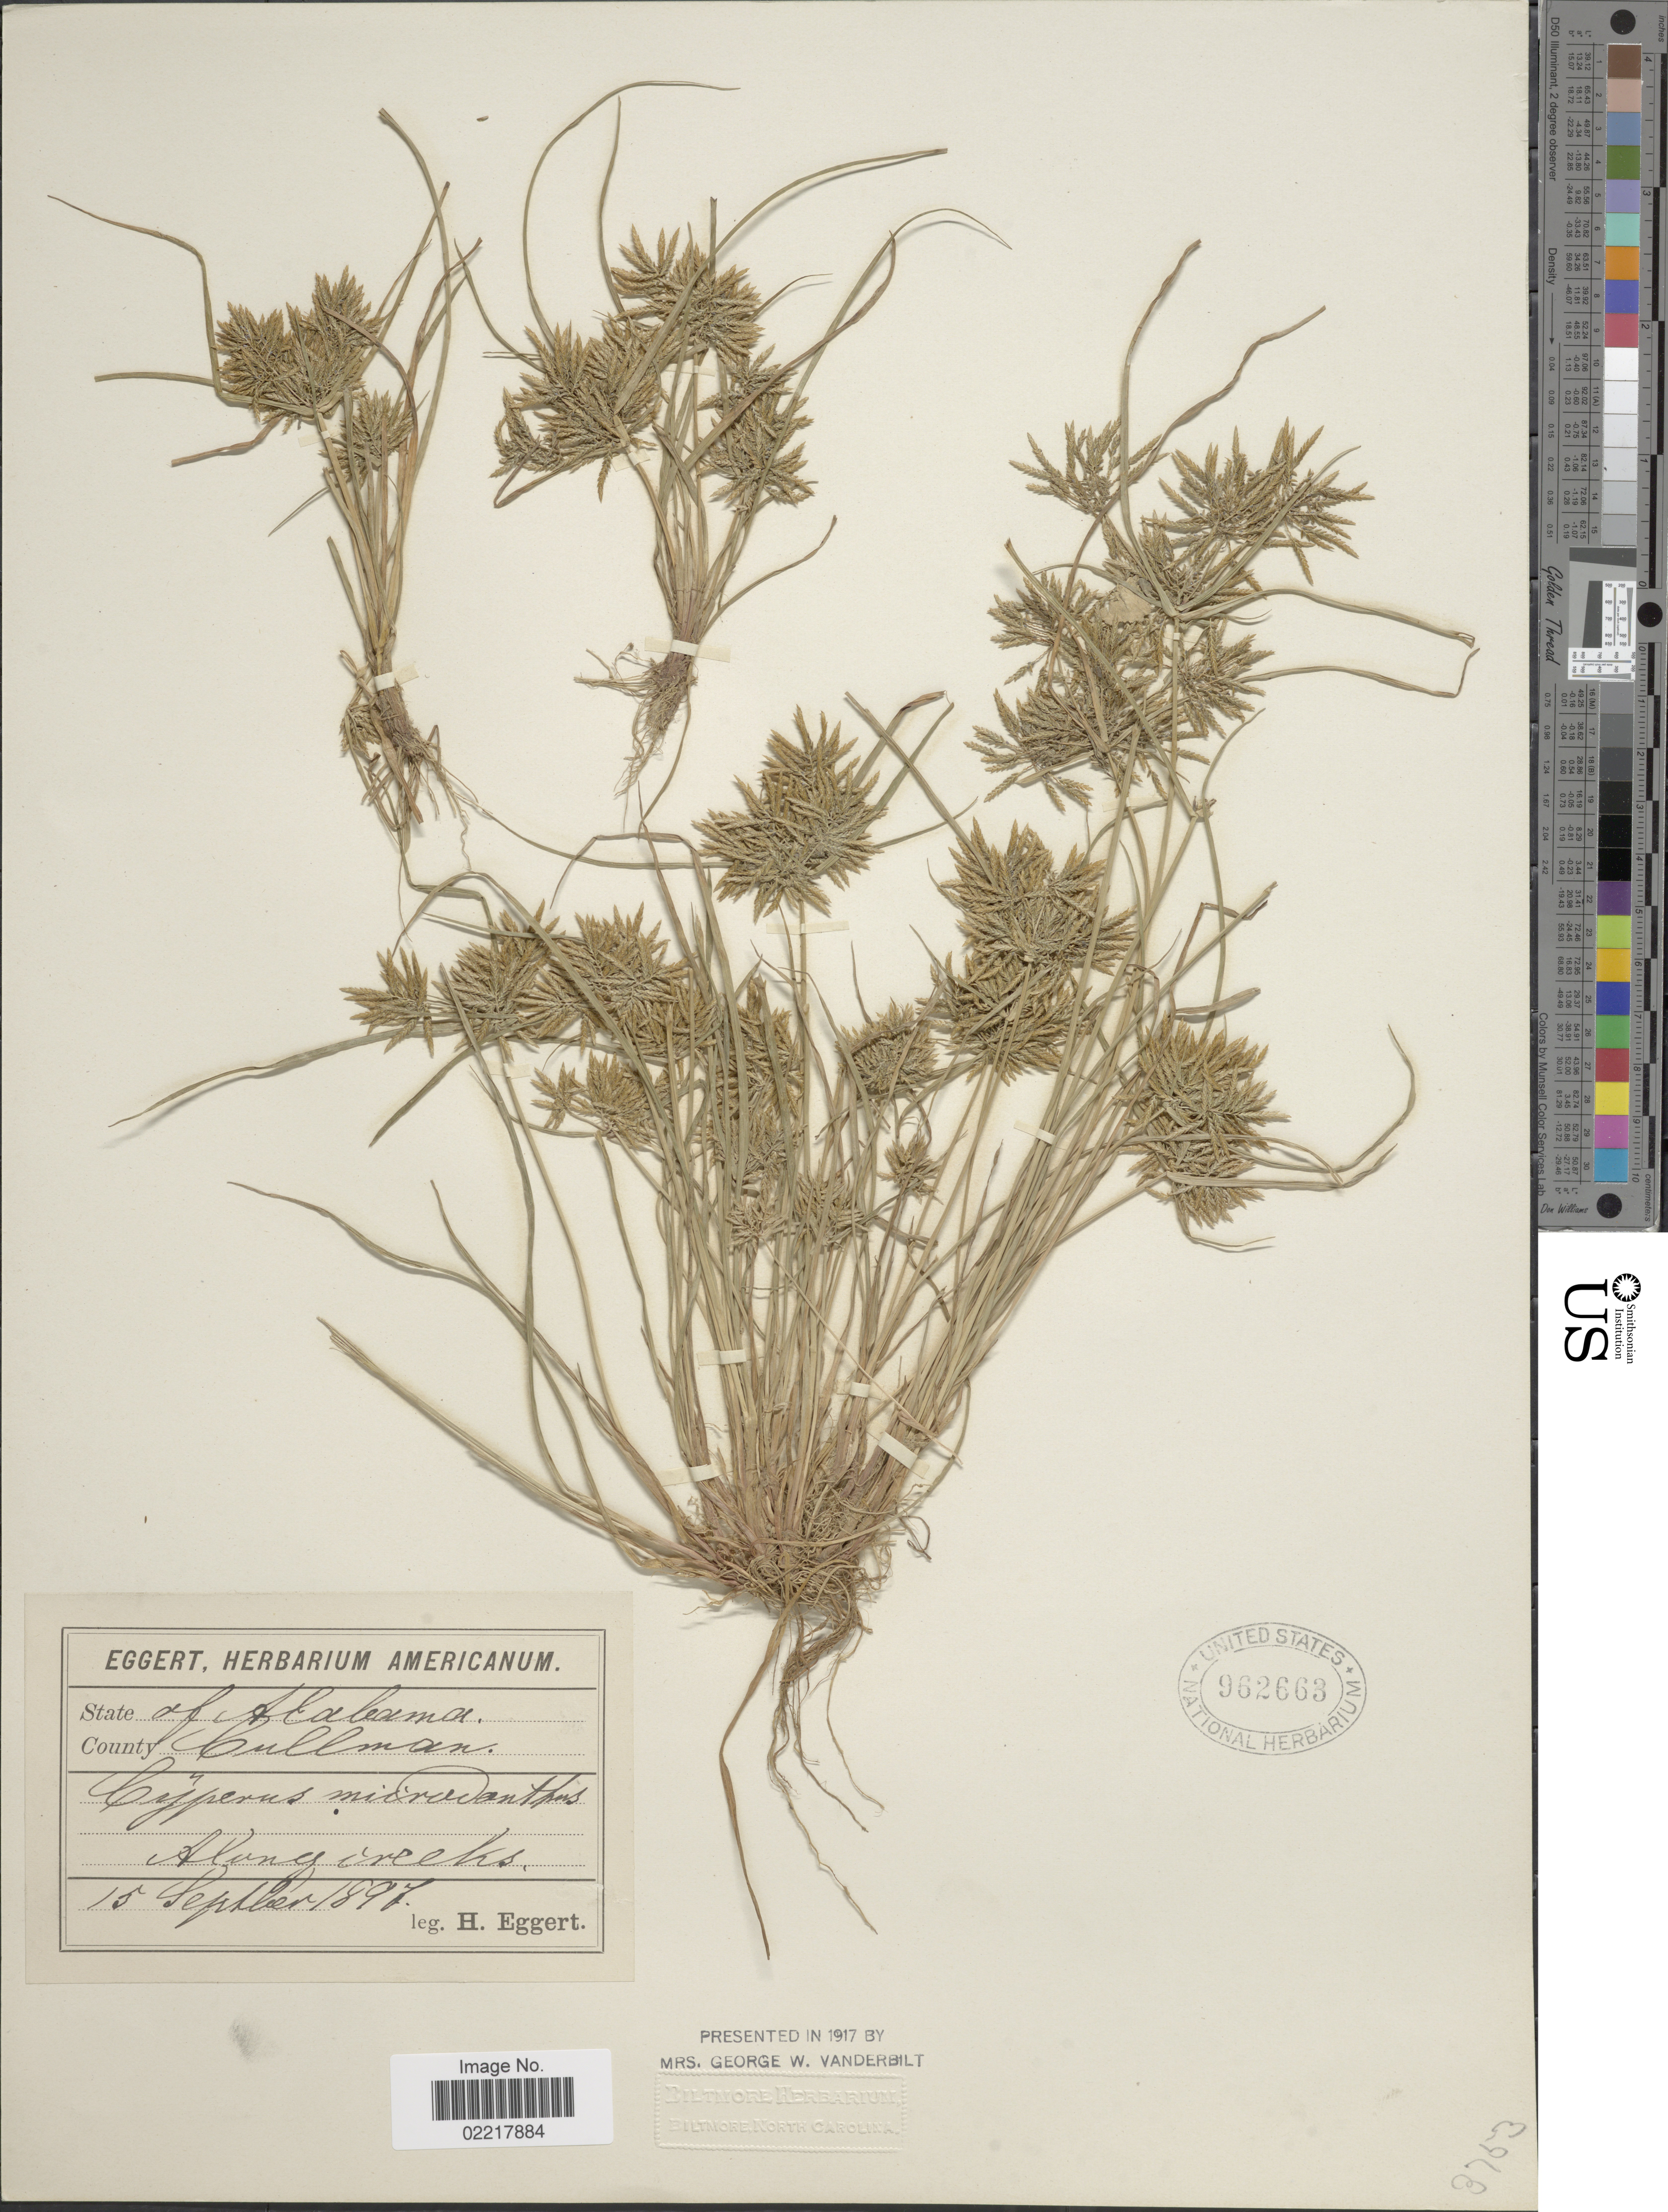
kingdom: Plantae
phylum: Tracheophyta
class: Liliopsida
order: Poales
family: Cyperaceae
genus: Cyperus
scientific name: Cyperus polystachyos var. texensis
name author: (Torr.) Fernald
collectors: H. Eggert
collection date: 1897-09-15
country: United States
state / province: Alabama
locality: County Cullman, Along creeks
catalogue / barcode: US 962663